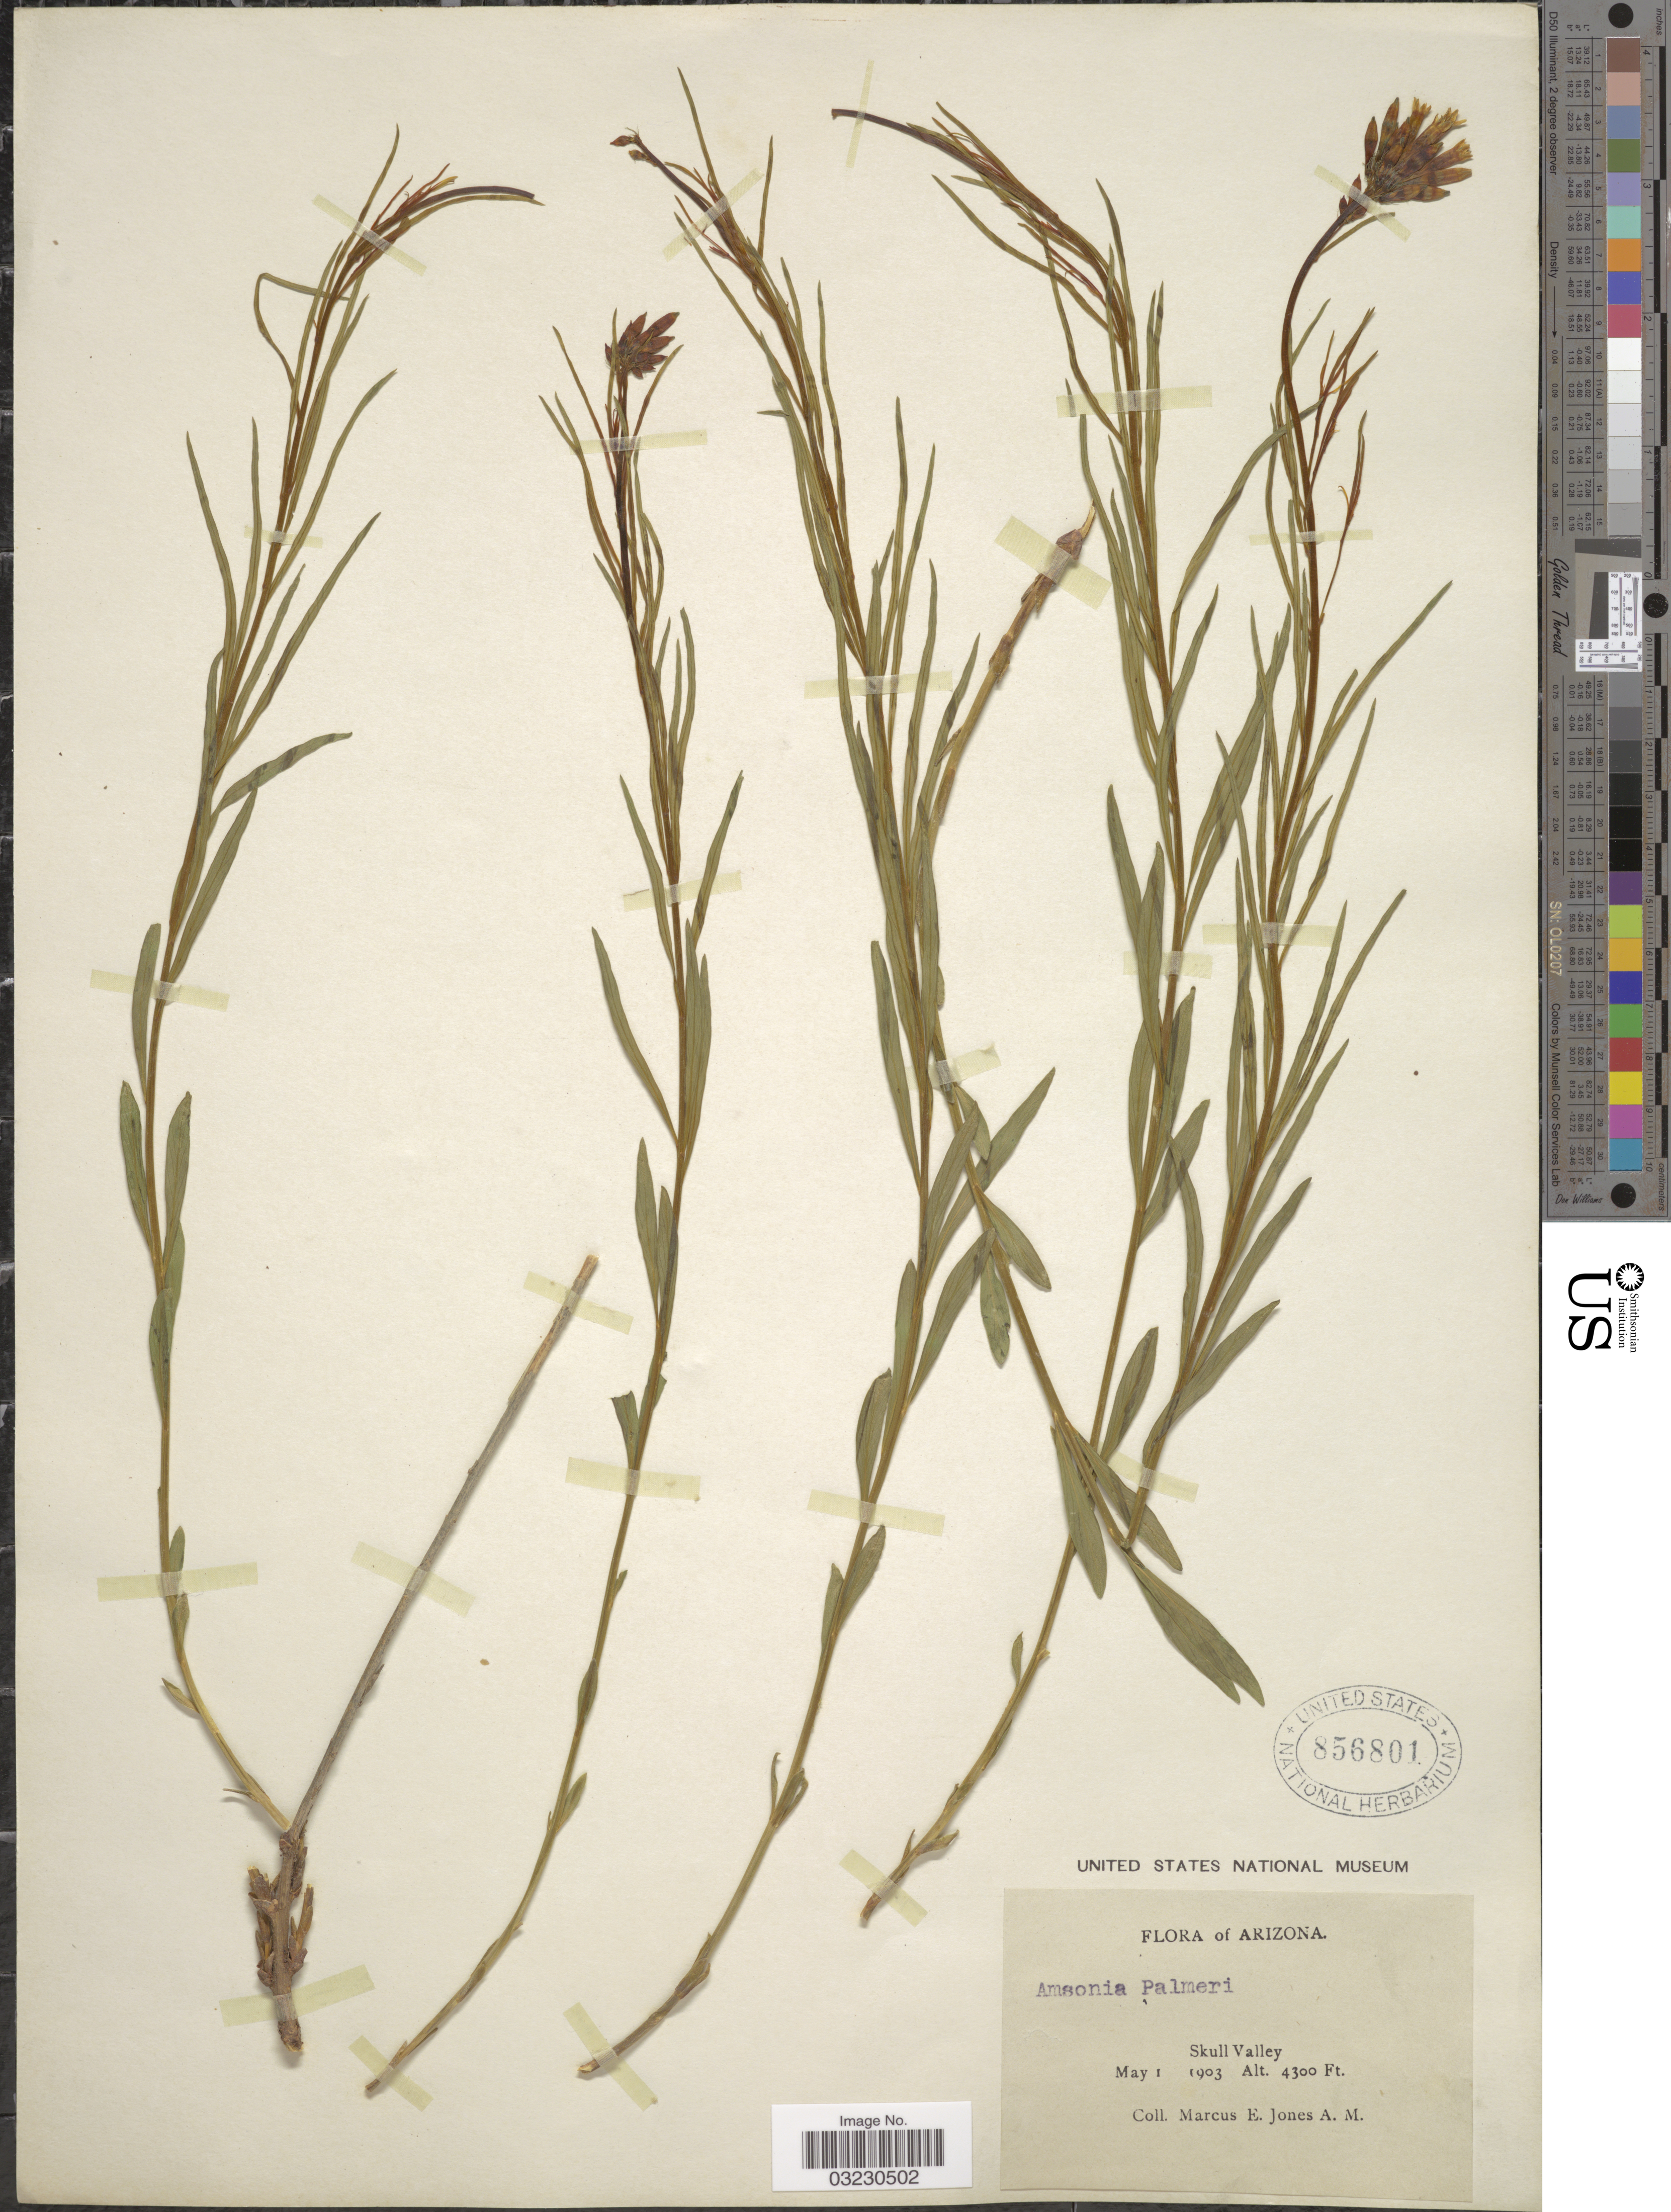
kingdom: Plantae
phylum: Tracheophyta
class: Magnoliopsida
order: Gentianales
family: Apocynaceae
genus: Amsonia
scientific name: Amsonia palmeri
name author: A. Gray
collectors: M. E. Jones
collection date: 1903-05-01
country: United States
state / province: Arizona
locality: Skull Valley.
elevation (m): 1311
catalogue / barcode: US 856801